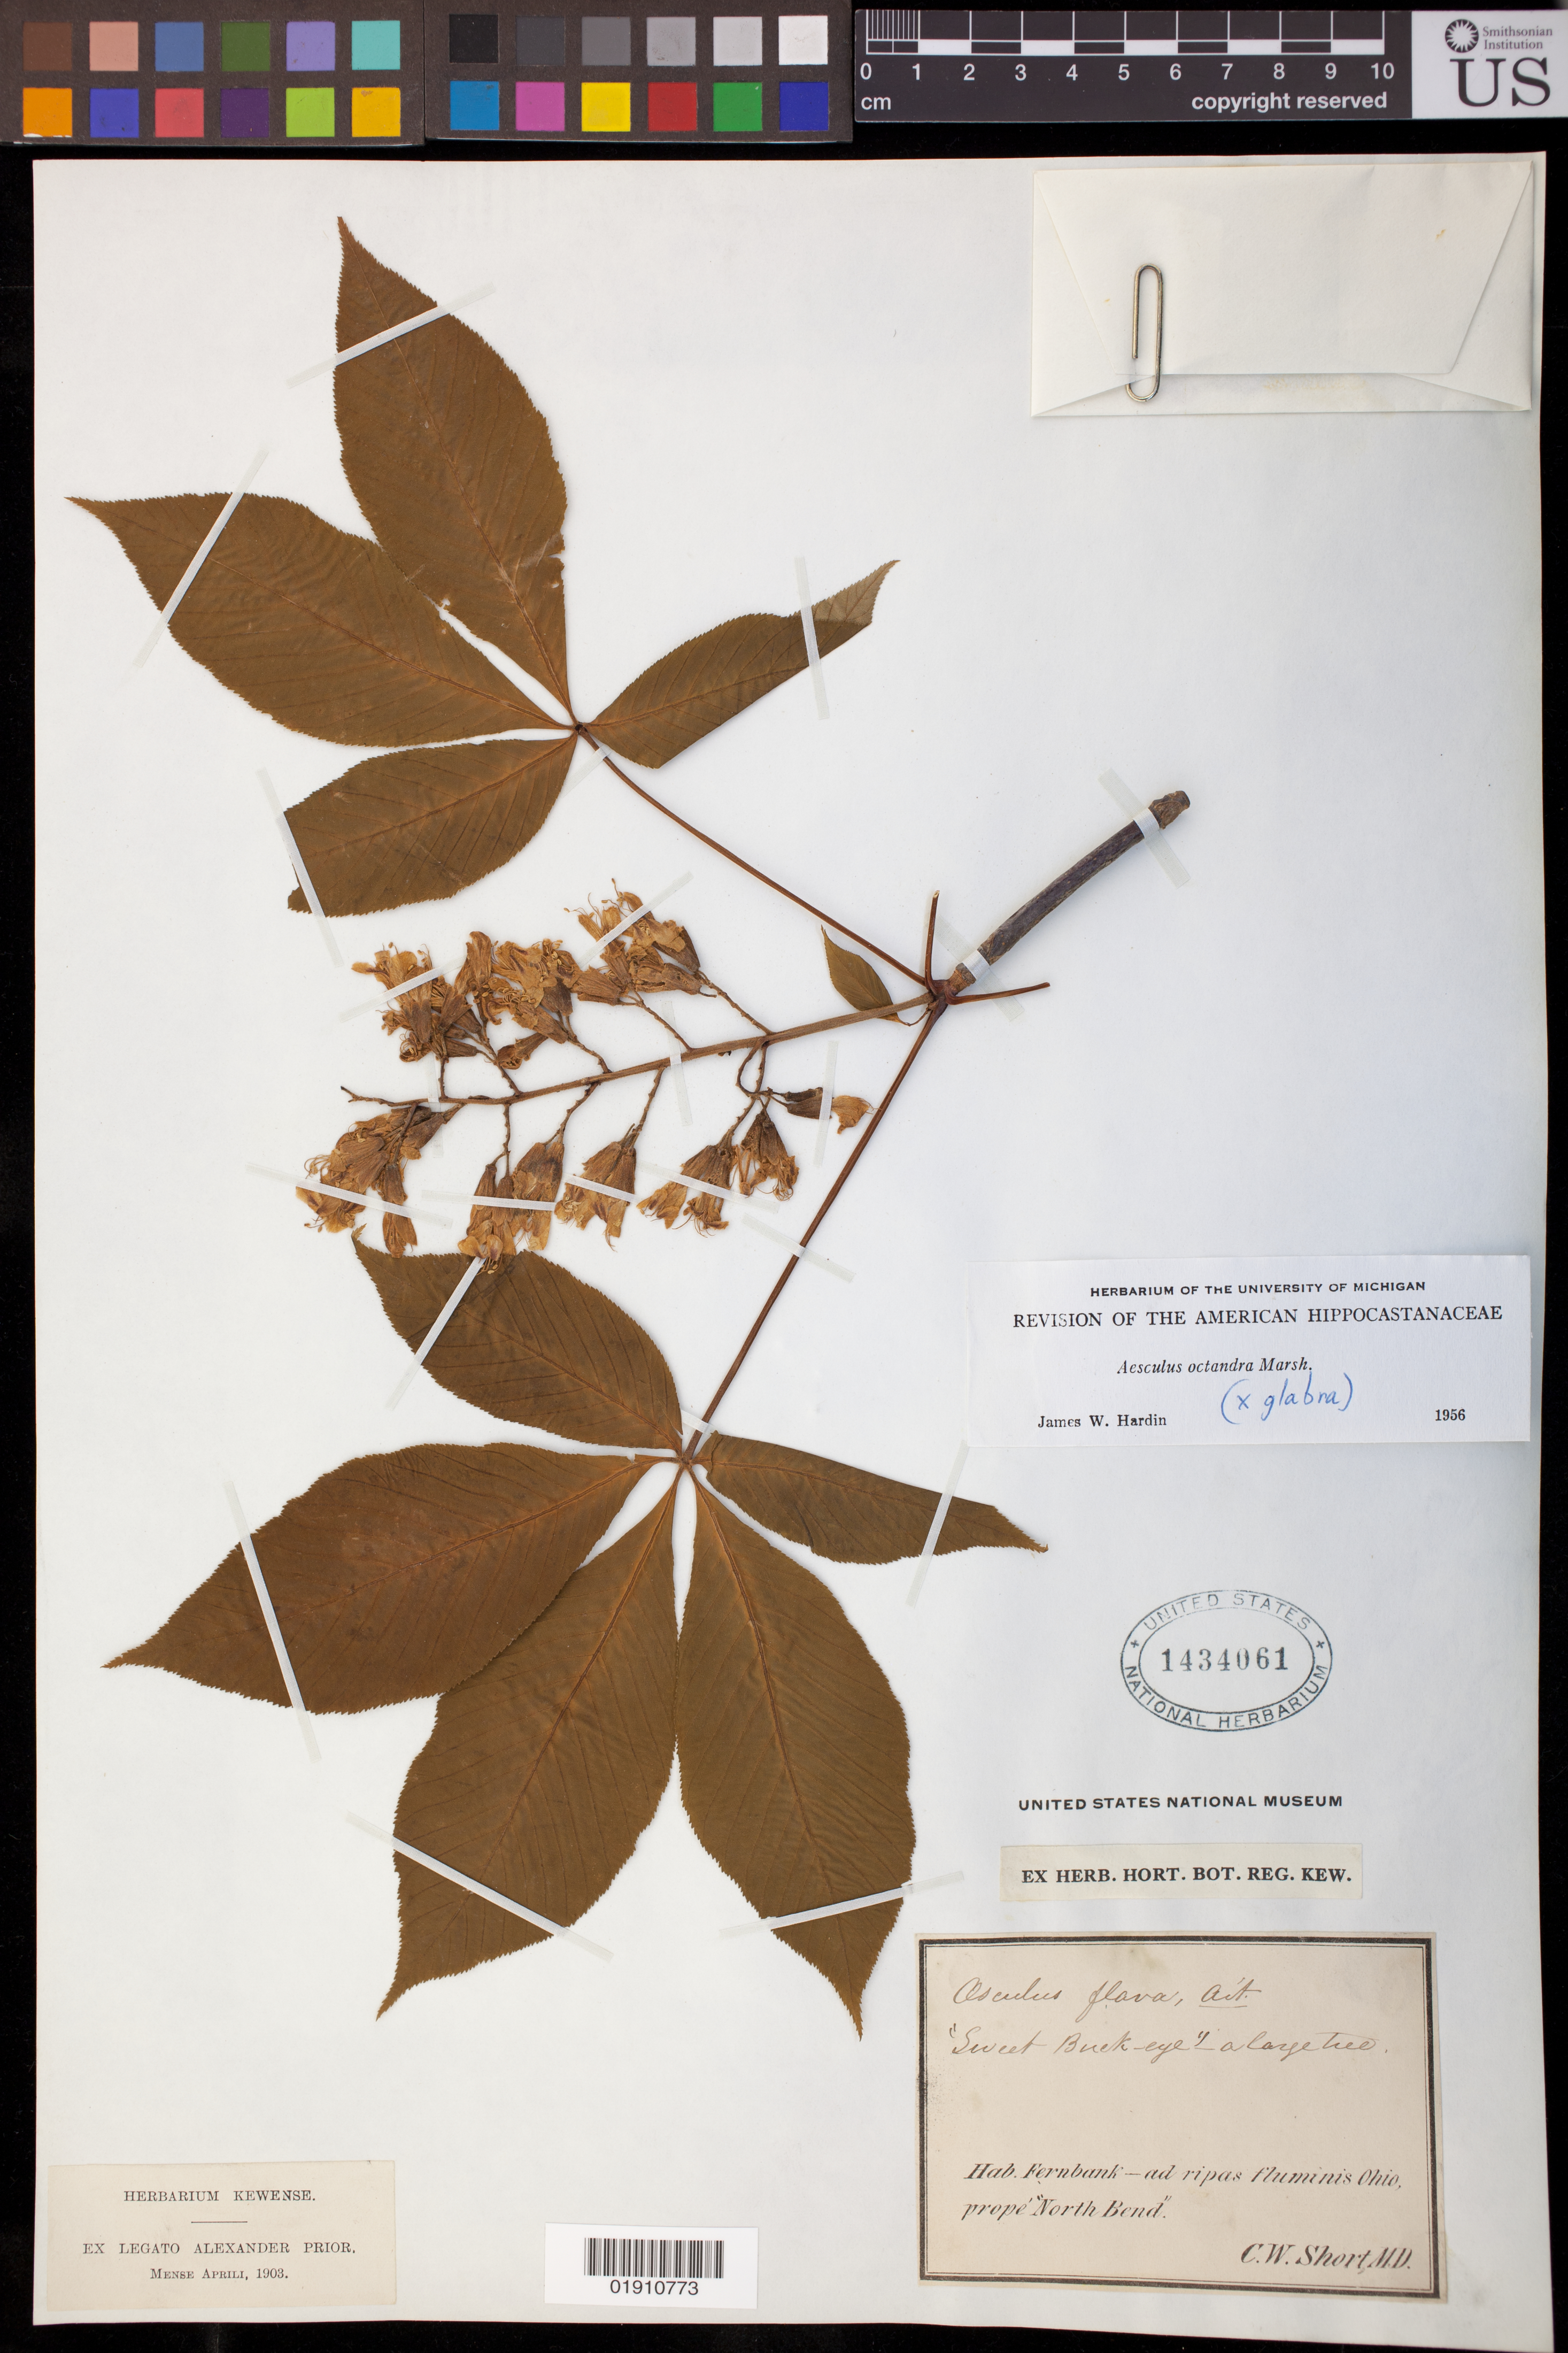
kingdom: Plantae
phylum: Tracheophyta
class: Magnoliopsida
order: Sapindales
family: Sapindaceae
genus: Aesculus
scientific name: Aesculus octandra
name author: Marshall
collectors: C. W. Short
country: United States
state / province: Ohio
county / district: Hamilton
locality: Fernbank - ad ripas fluminis Ohio, prope "North Bend"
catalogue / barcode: US 1434061